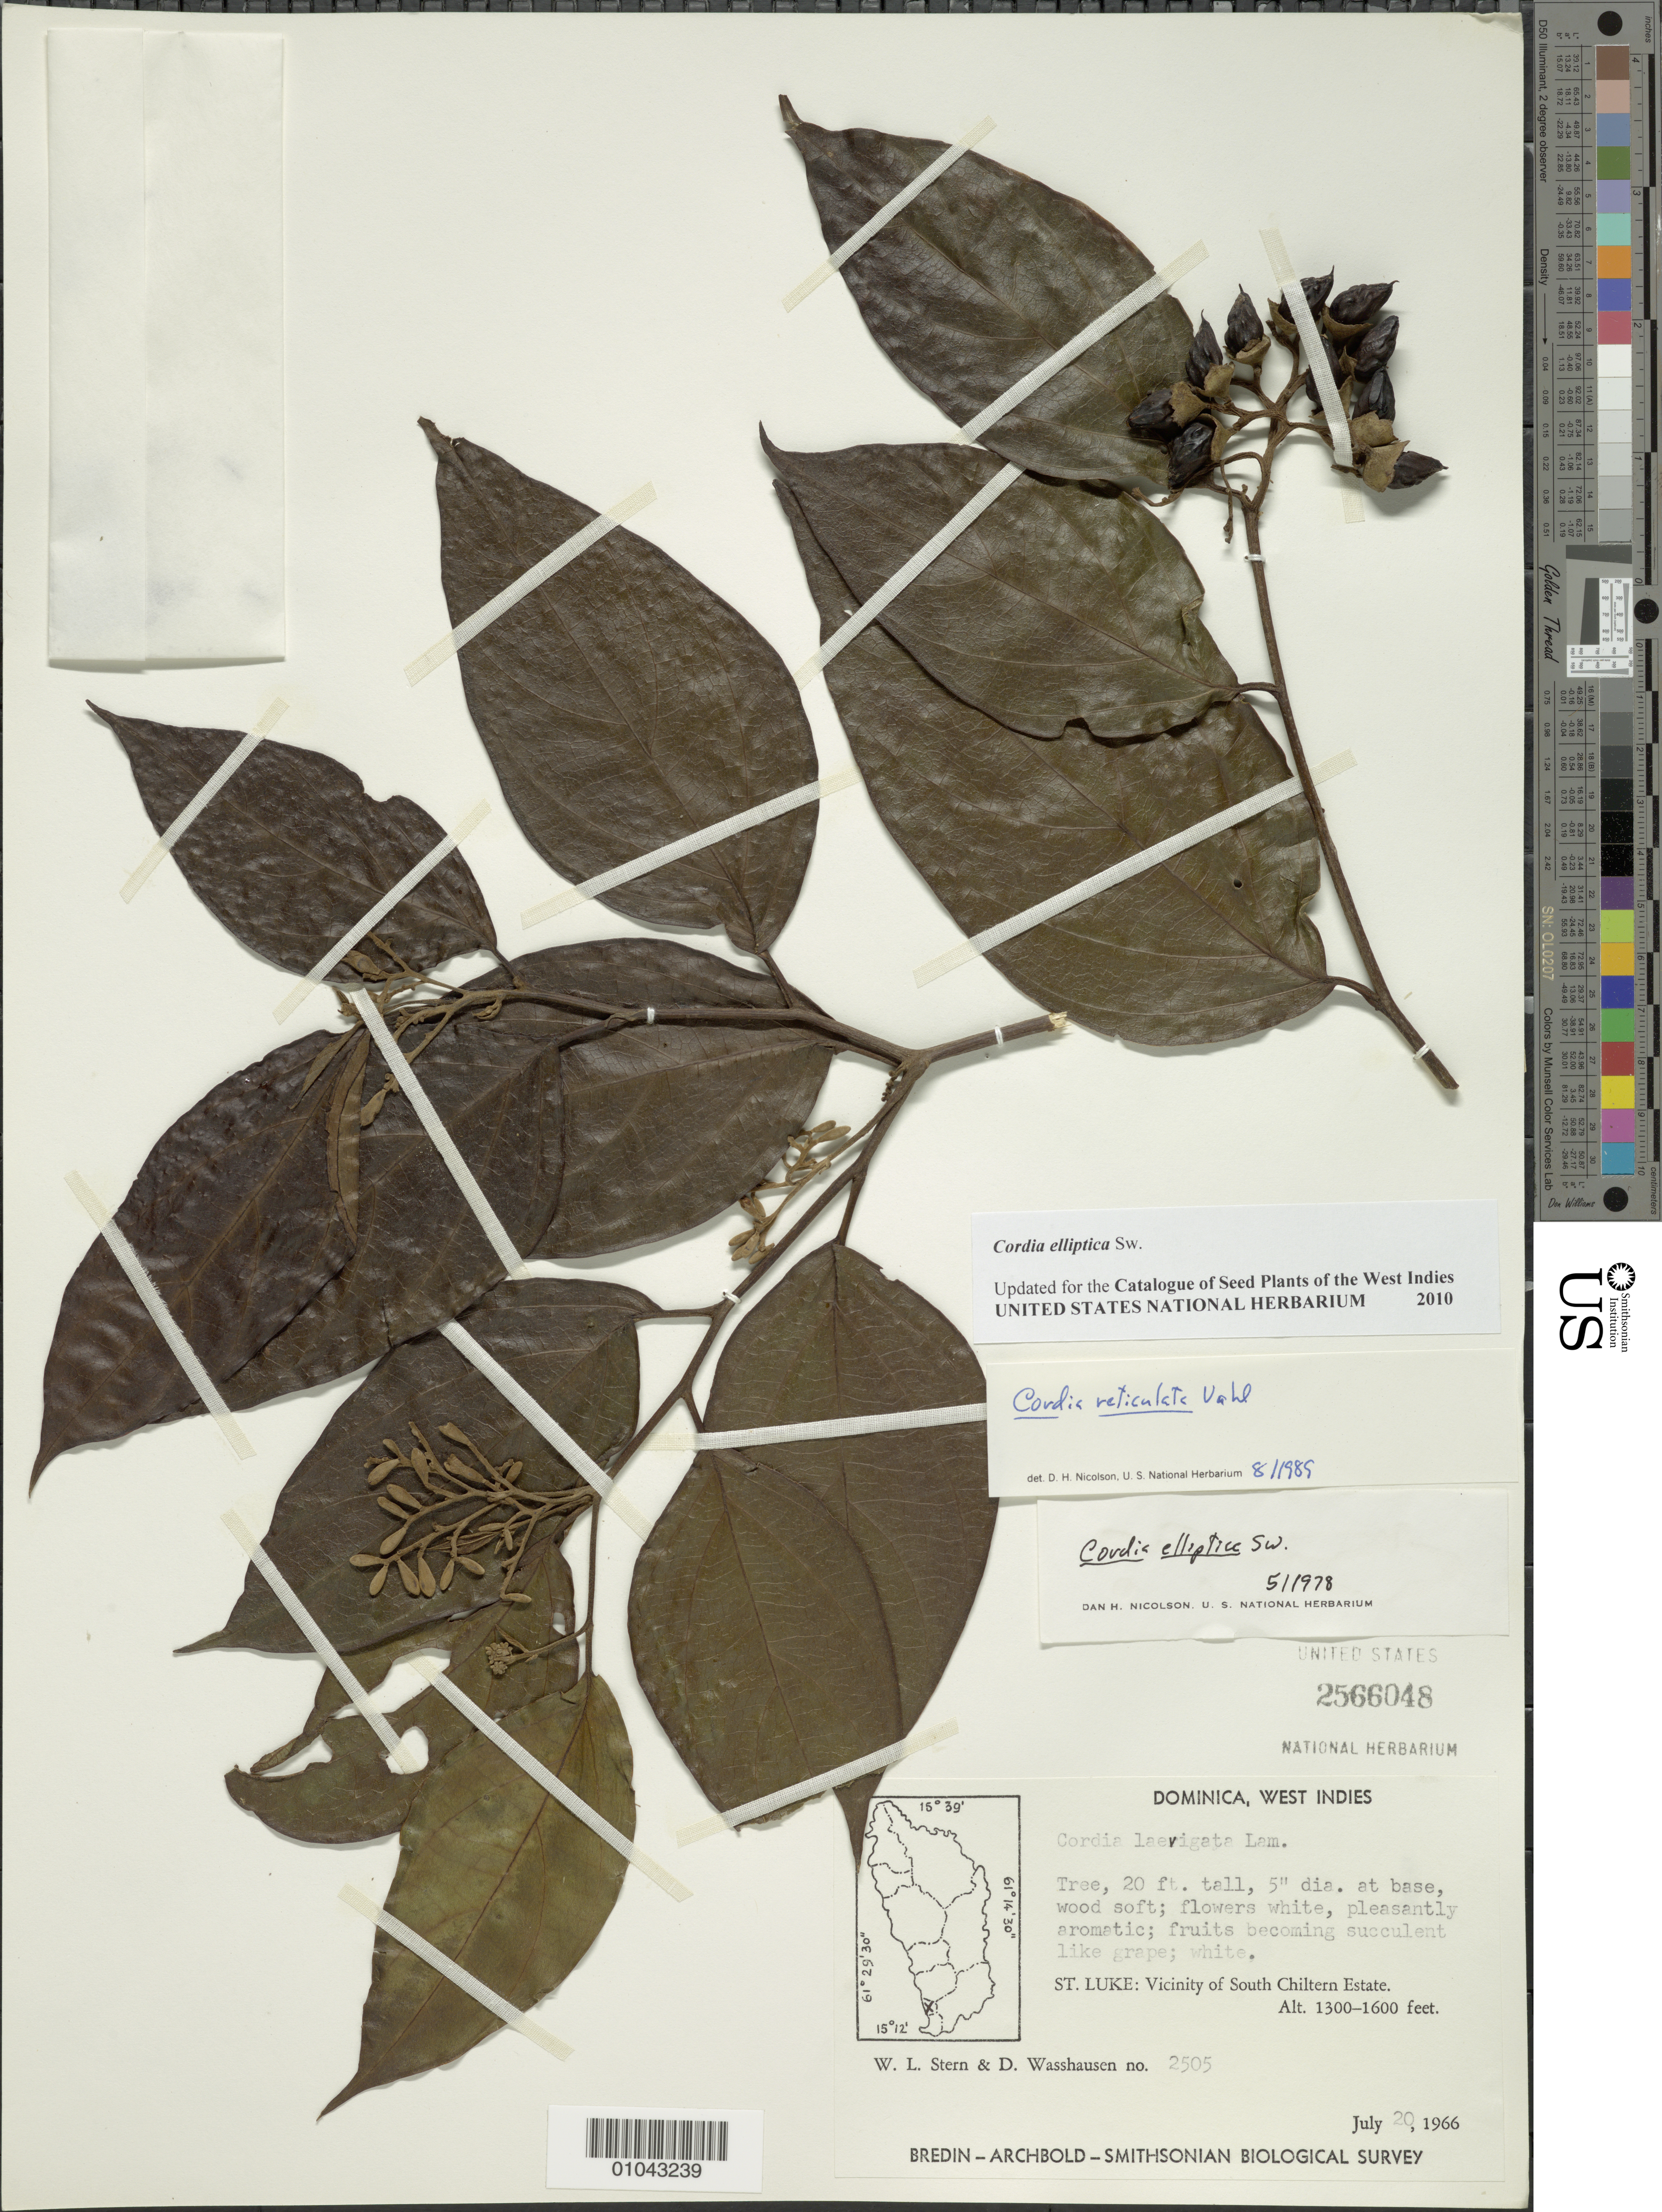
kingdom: Plantae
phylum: Tracheophyta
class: Magnoliopsida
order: Boraginales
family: Cordiaceae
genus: Cordia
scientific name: Cordia elliptica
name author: Sw.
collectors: W. L. Stern & D. C. Wasshausen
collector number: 2505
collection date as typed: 20 Jul 1966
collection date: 1966-07-20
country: Dominica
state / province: St. Luke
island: Dominica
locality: South Chiltern Estate vicinity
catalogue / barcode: US 2566048